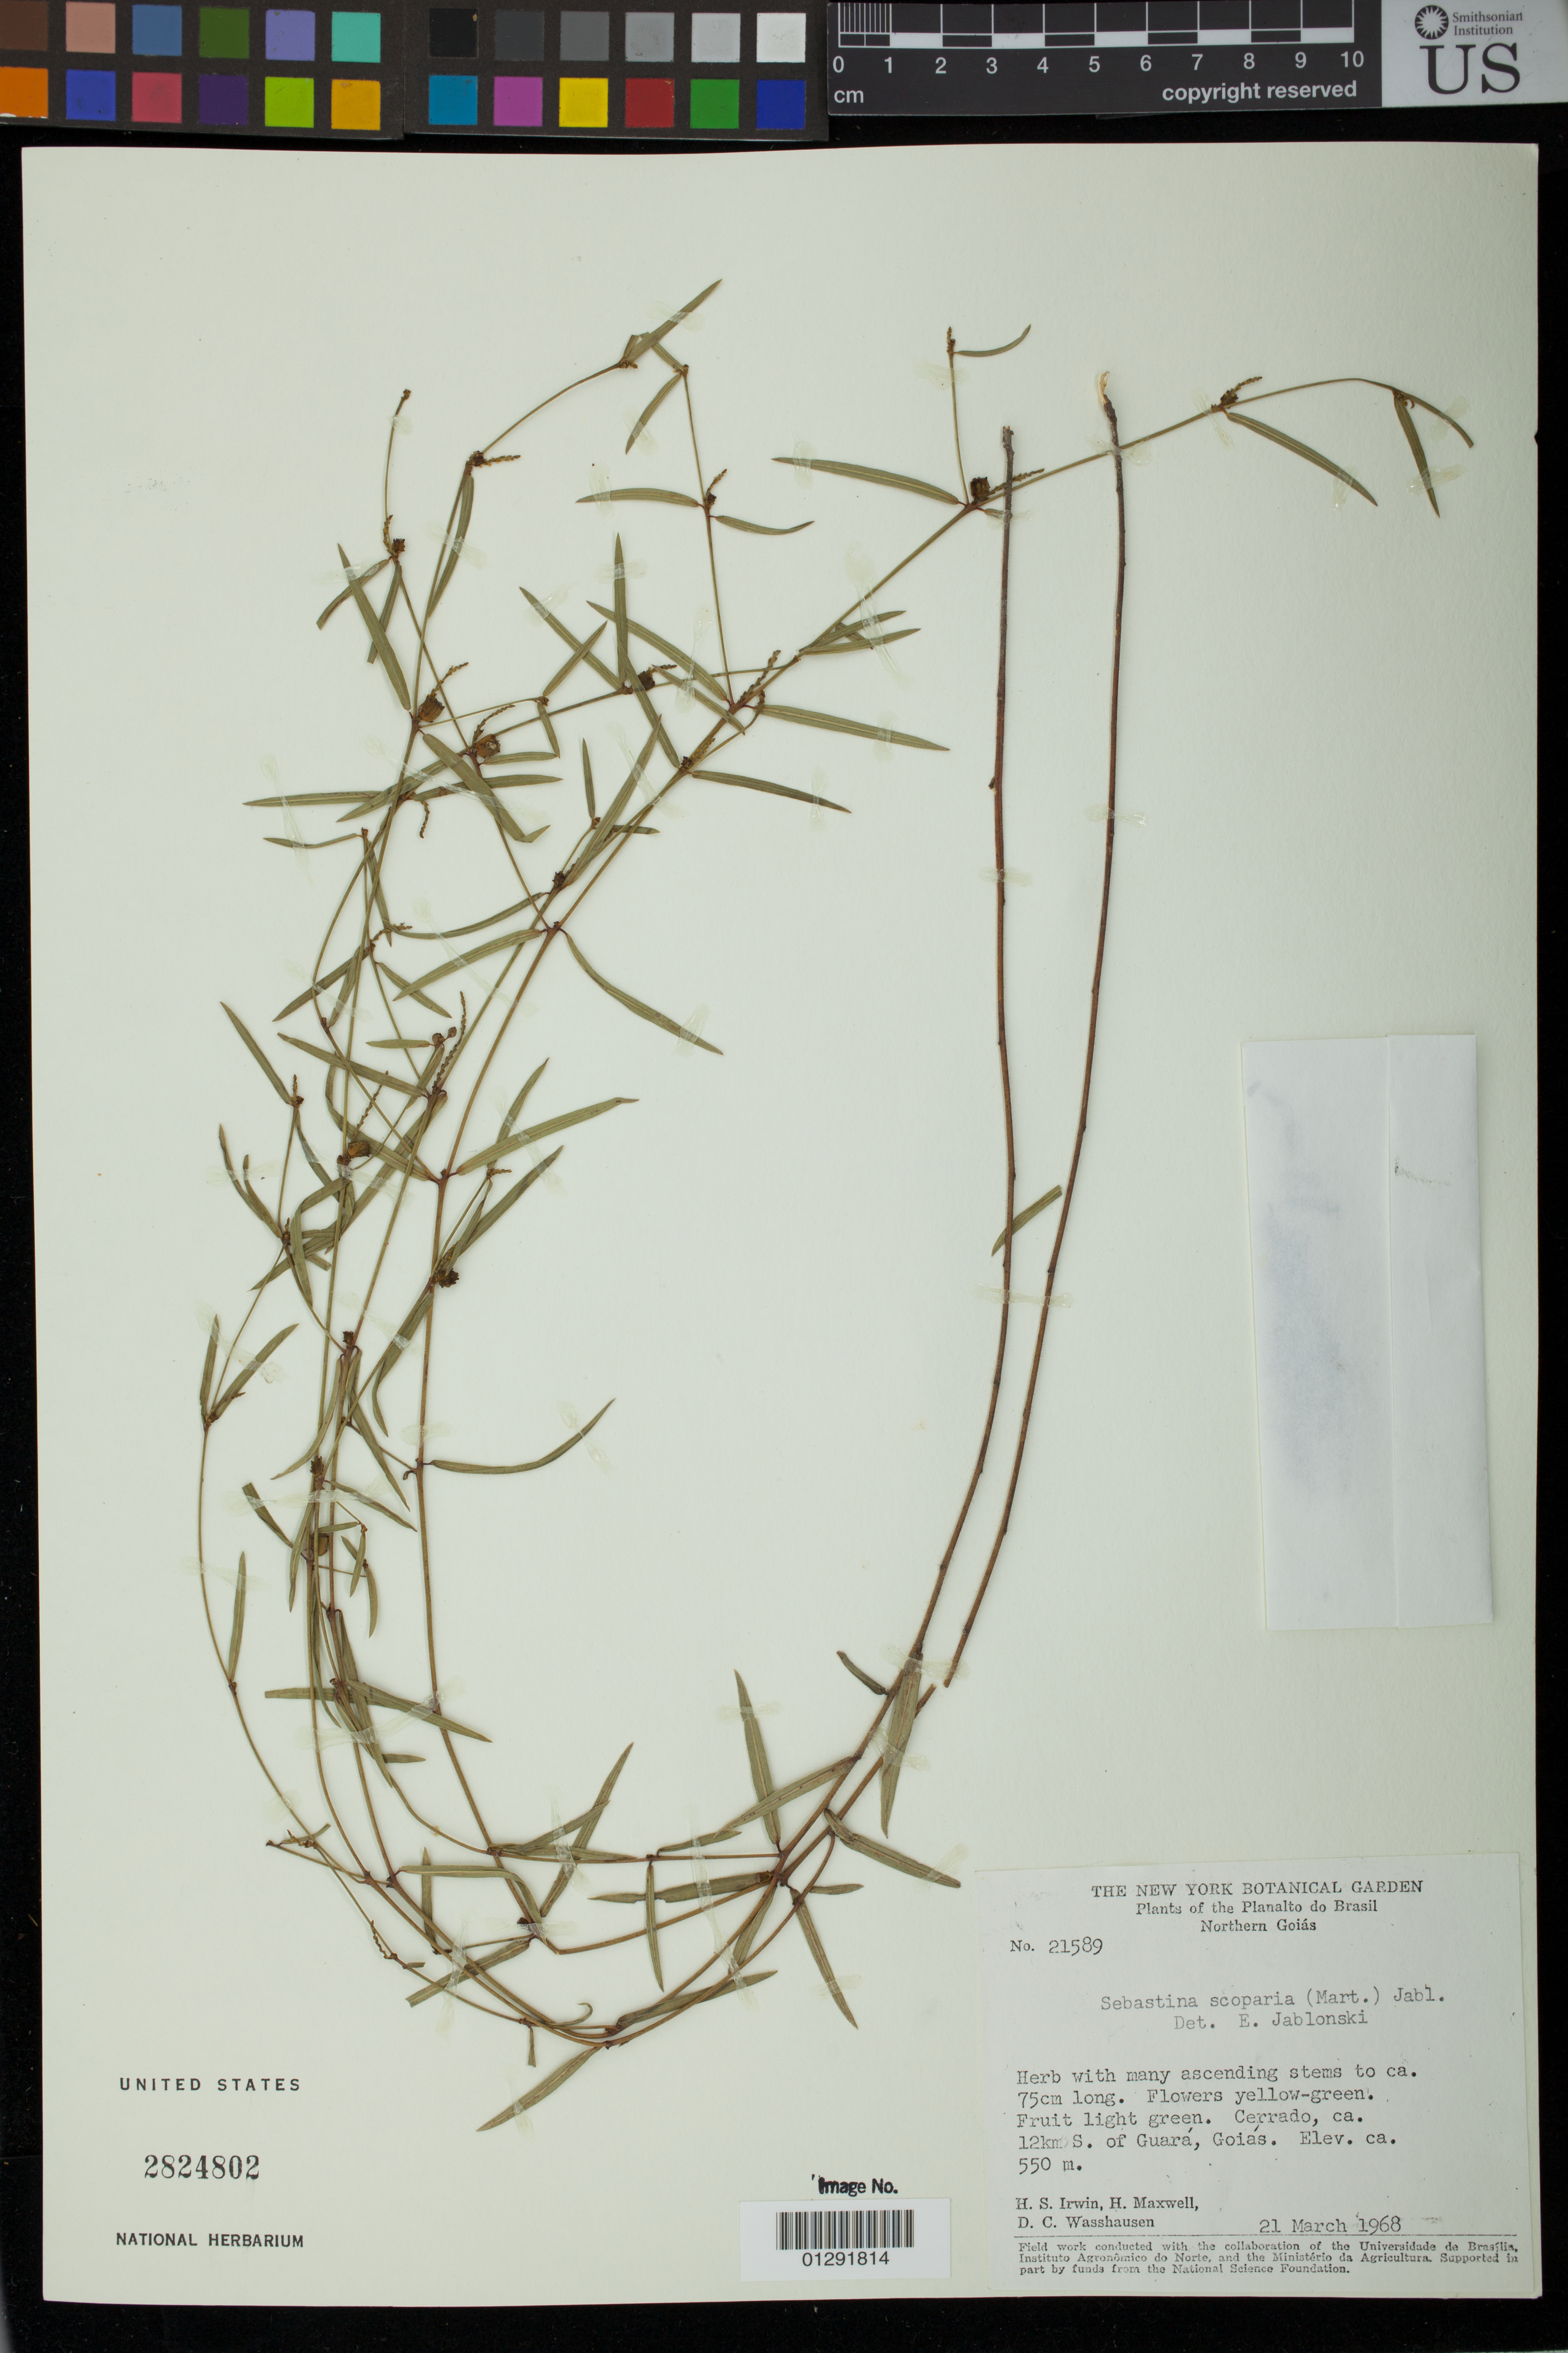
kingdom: Plantae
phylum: Tracheophyta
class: Magnoliopsida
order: Malpighiales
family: Euphorbiaceae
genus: Sebastiania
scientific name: Sebastiania scoparia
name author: (Mart.) Jablonski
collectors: H. Irwin, H. Maxwell & D. C. Wasshausen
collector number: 21589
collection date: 1968-03-21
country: Brazil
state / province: Goias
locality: Cerrado, ca. 12 km S. of Guara, Goias.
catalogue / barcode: US 2824802